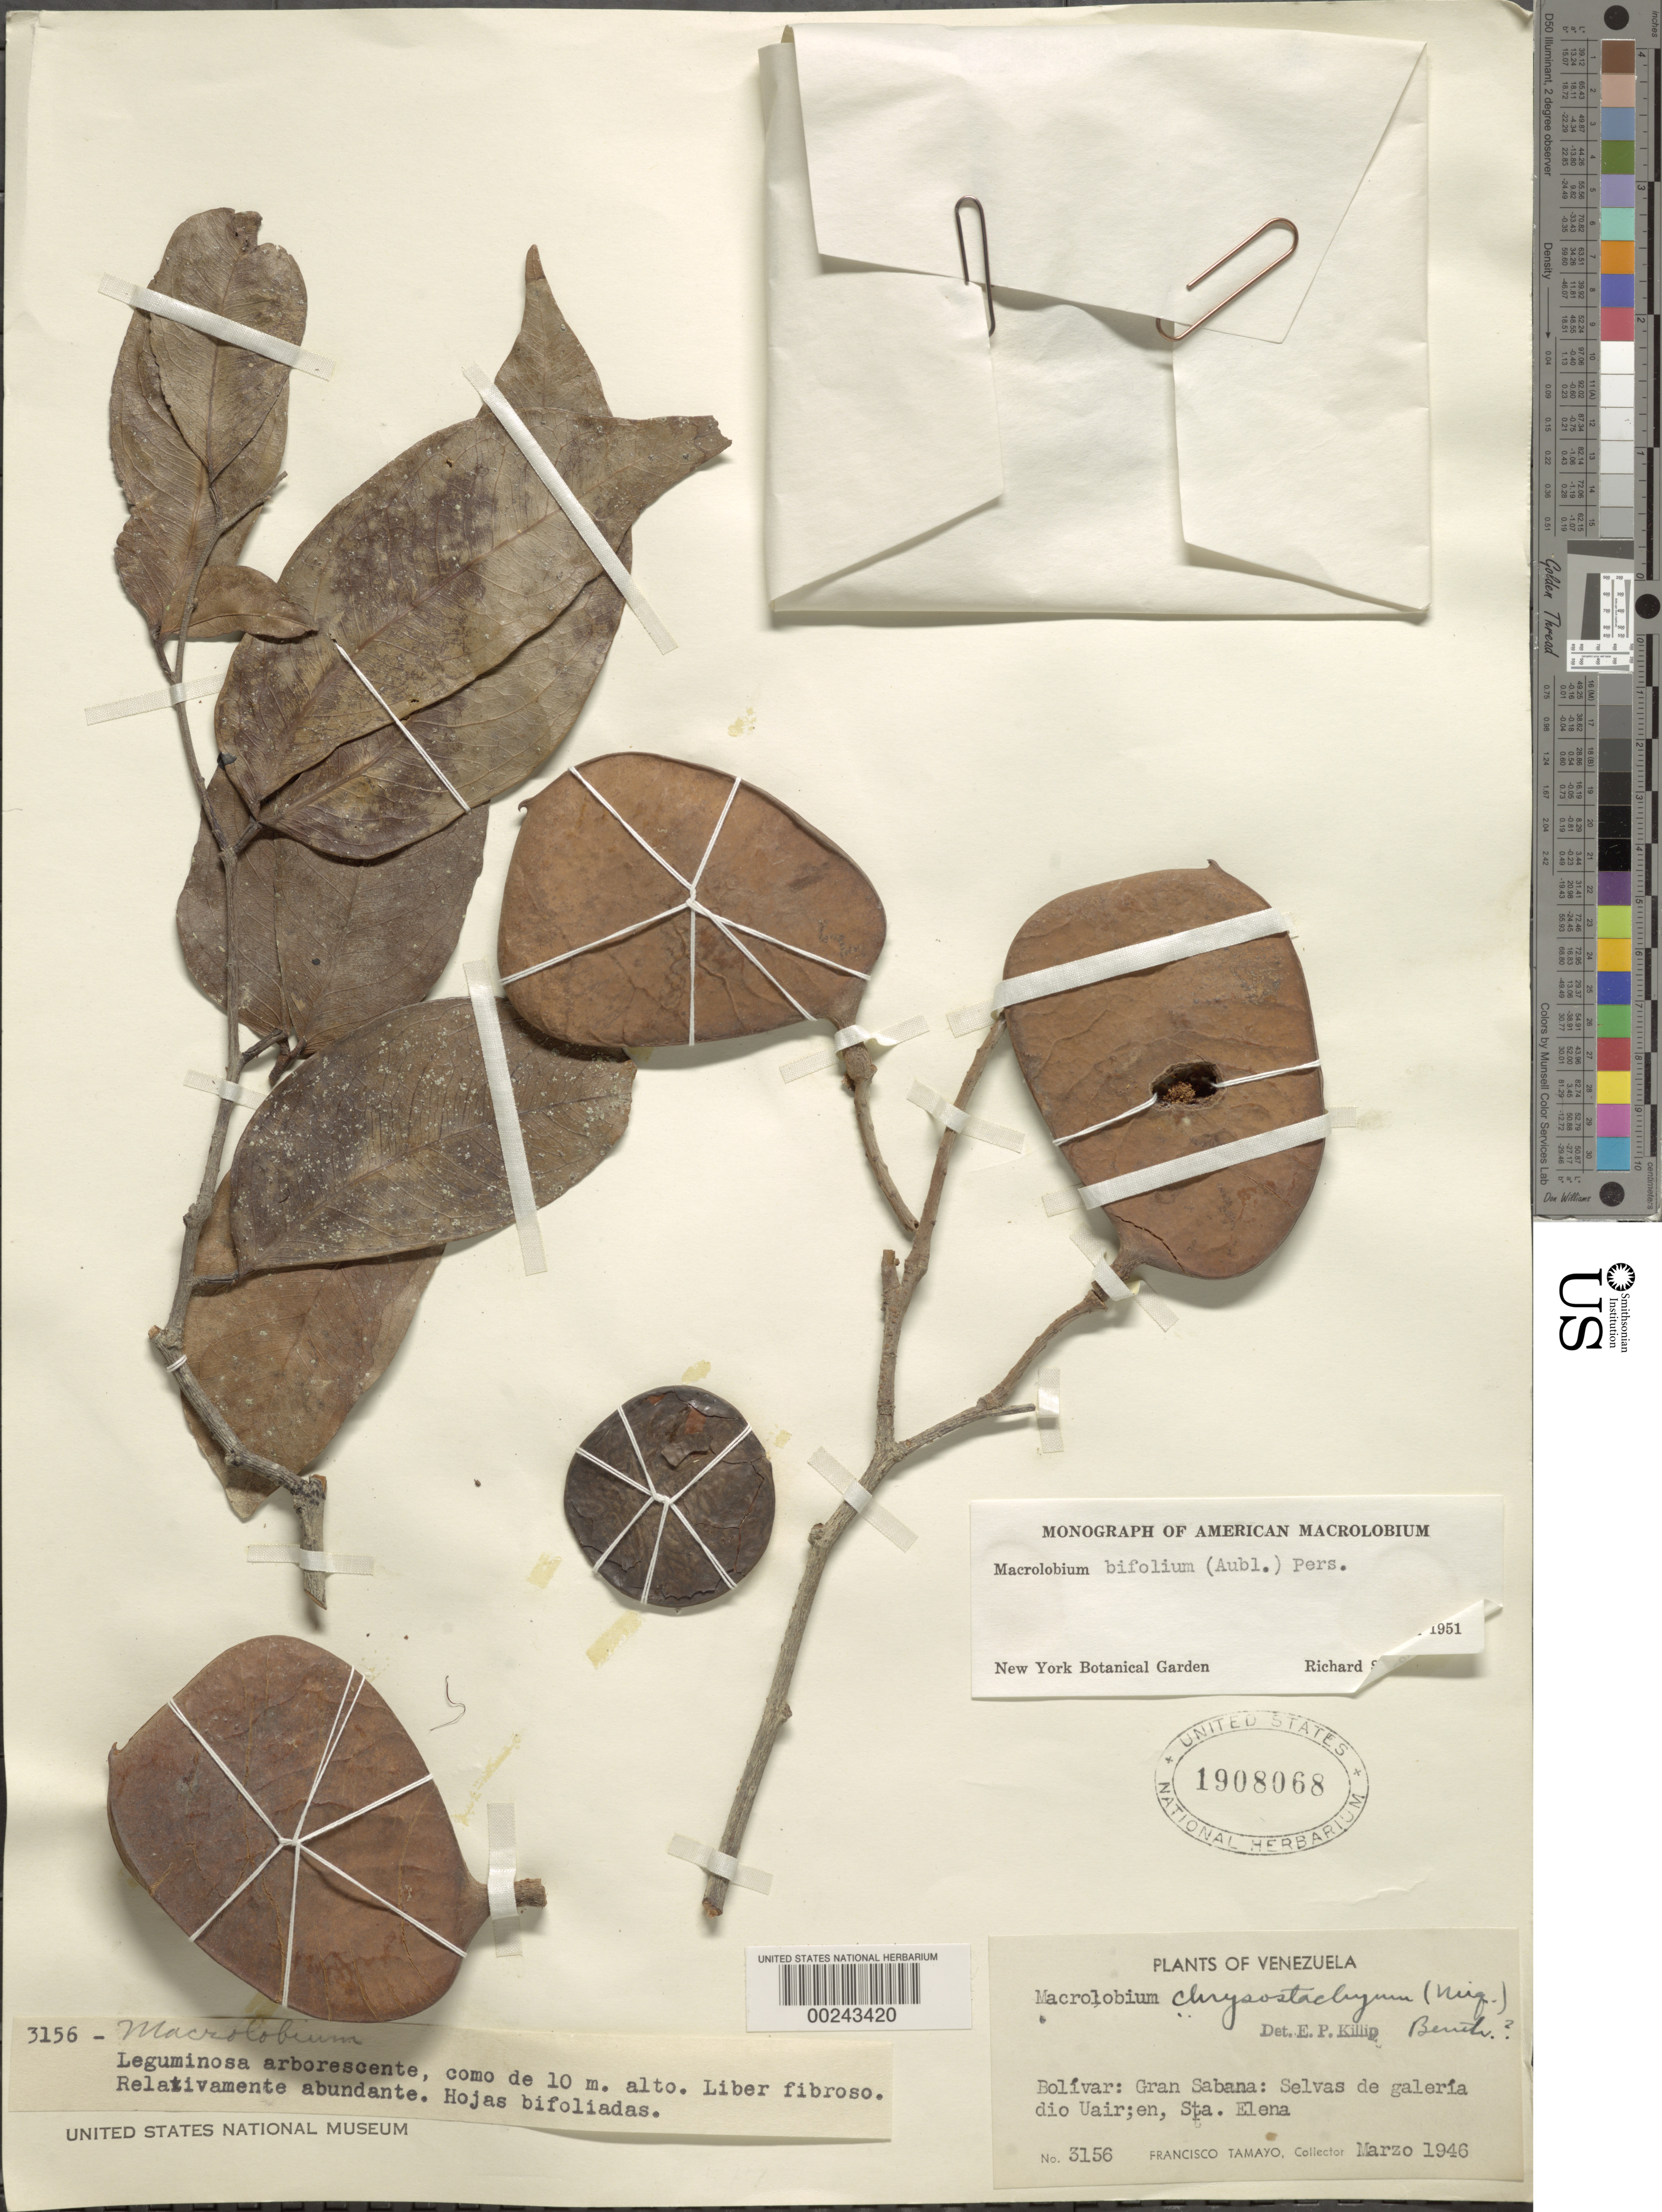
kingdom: Plantae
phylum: Tracheophyta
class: Magnoliopsida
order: Fabales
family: Fabaceae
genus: Macrolobium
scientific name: Macrolobium bifolium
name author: (Aubl.) Pers.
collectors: F. Tamayo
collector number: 3156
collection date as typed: Mar 1946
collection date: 1946-03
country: Venezuela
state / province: Bolivar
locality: Gran sabana: selvas de galeria do uair; sta. elena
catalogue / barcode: US 1908068